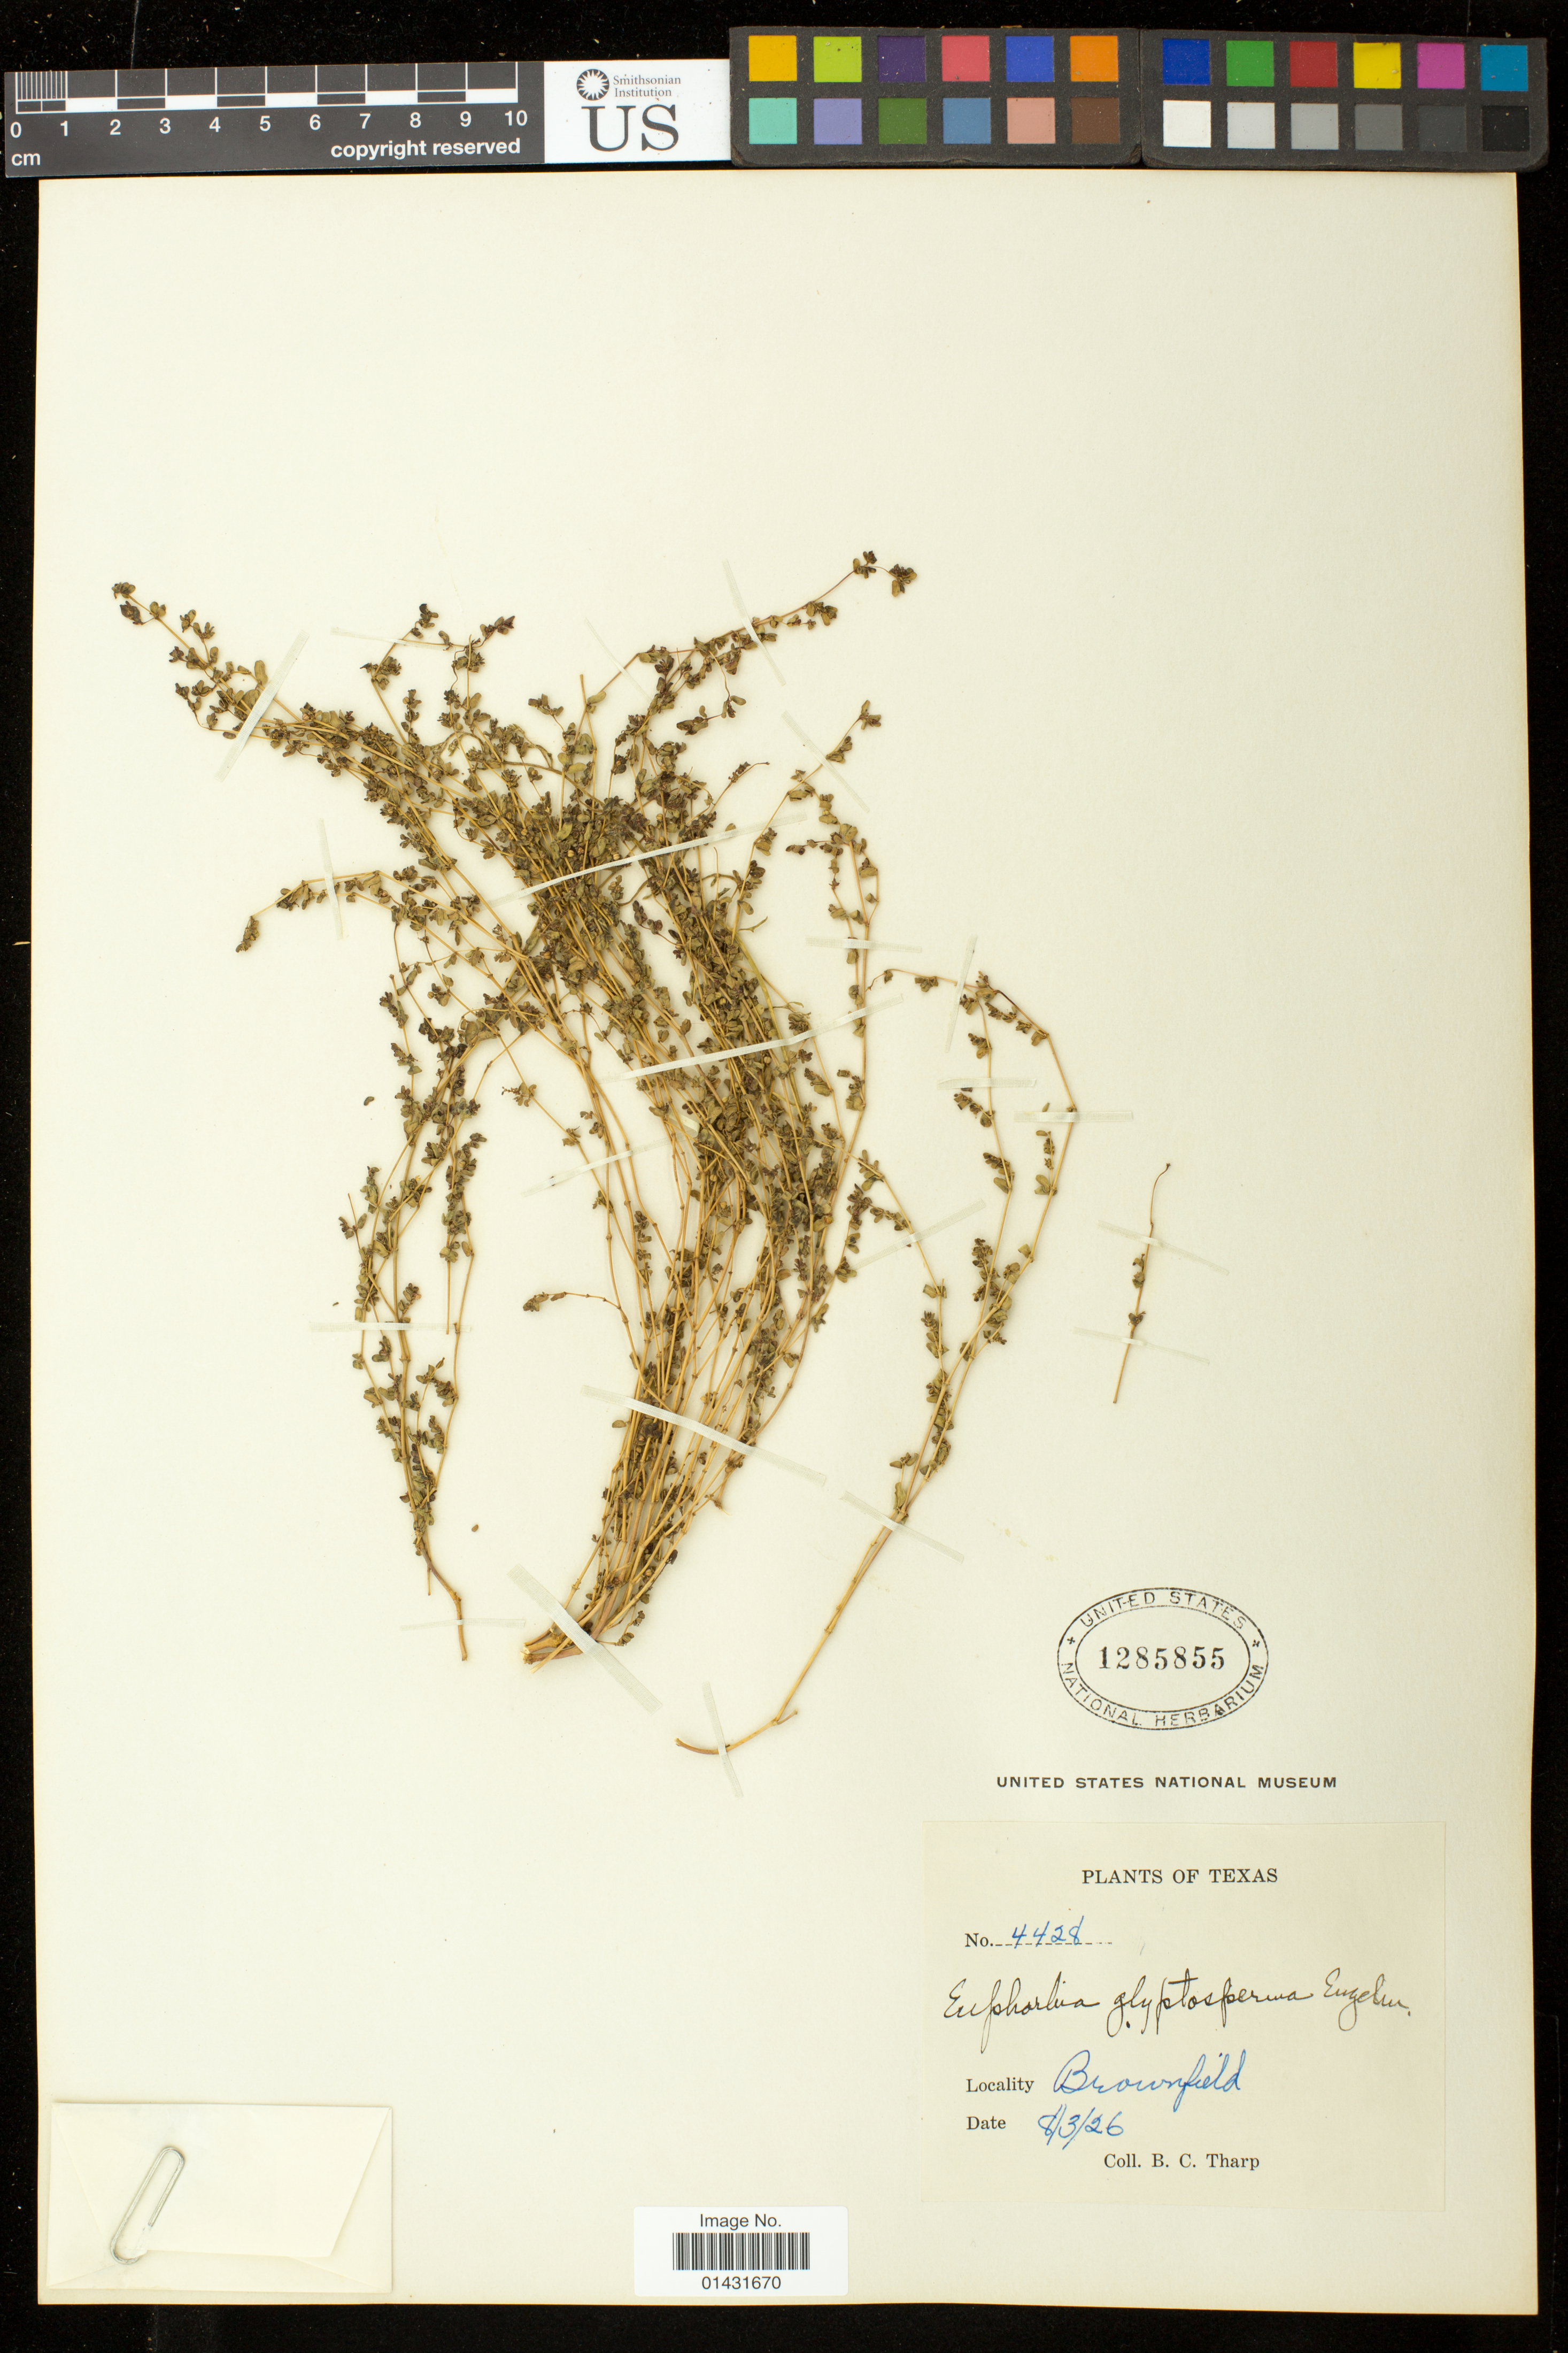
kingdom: Plantae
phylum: Tracheophyta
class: Magnoliopsida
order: Malpighiales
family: Euphorbiaceae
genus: Euphorbia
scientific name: Euphorbia glyptosperma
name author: Engelm.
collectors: B. C. Tharp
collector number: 4428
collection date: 1926-08-03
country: United States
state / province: Texas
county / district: Terry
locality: Brownfield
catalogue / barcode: US 1285855